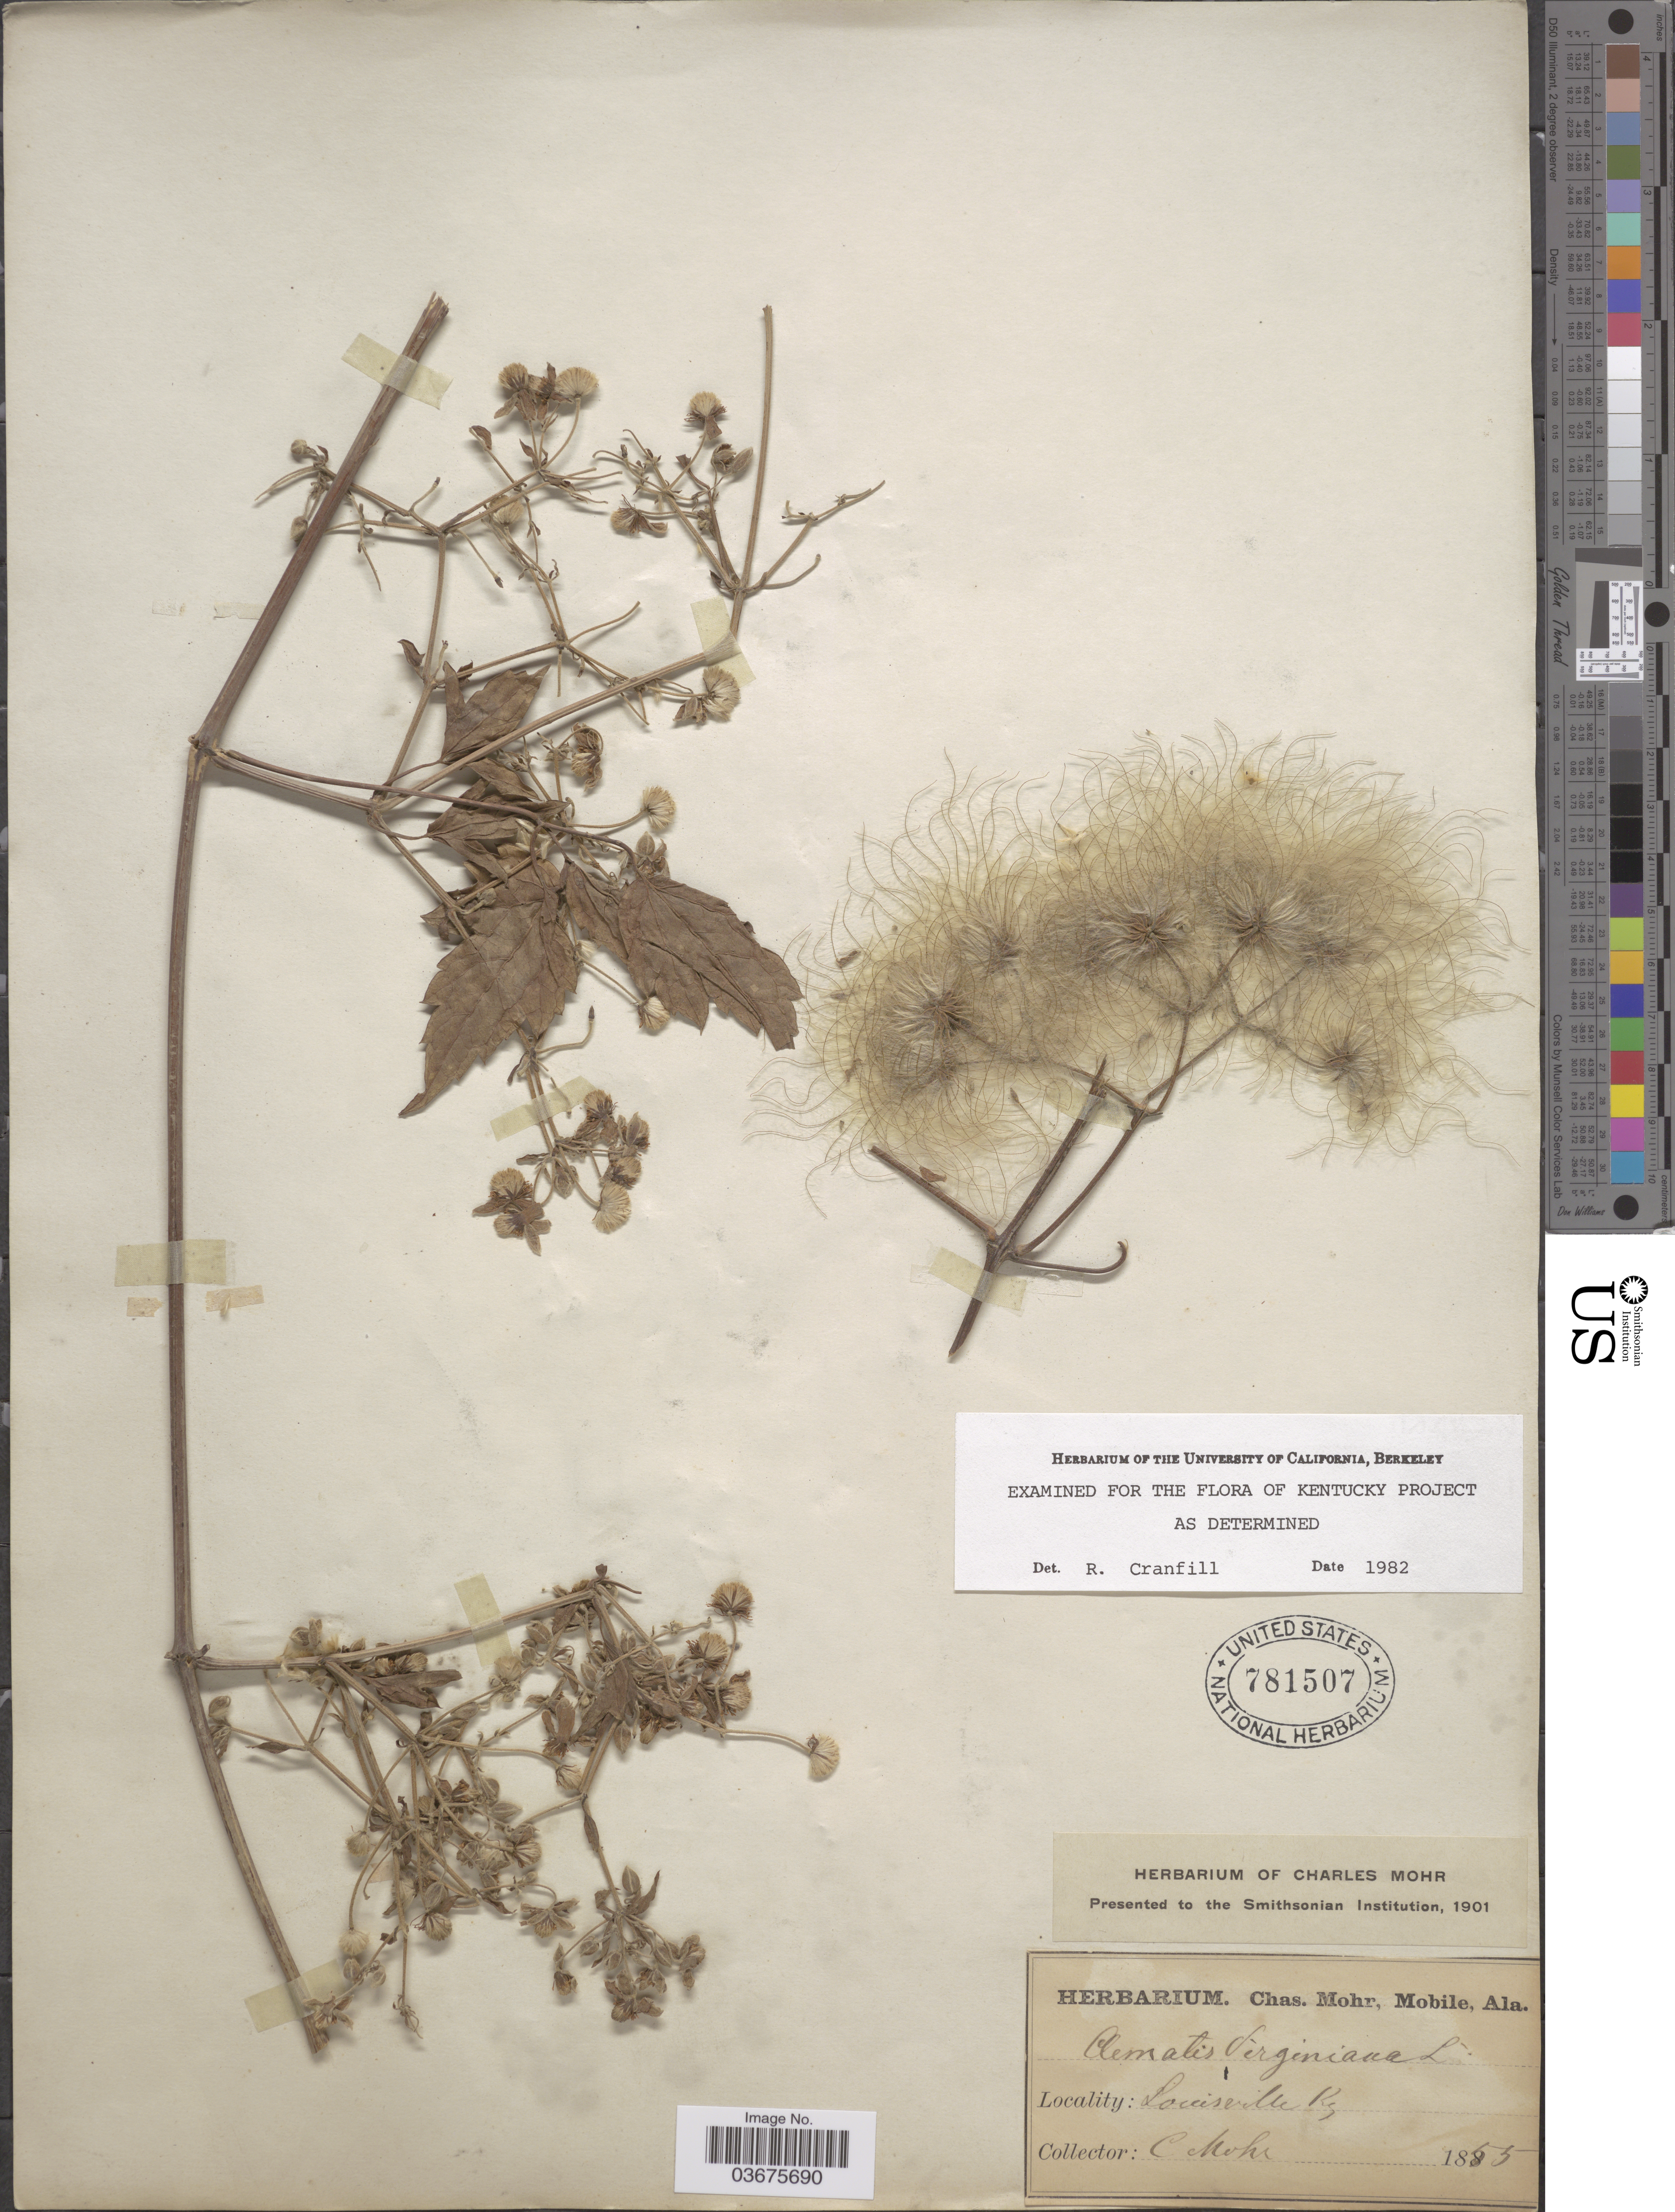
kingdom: Plantae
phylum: Tracheophyta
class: Magnoliopsida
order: Ranunculales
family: Ranunculaceae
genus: Clematis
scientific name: Clematis virginiana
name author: L.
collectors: C. T. Mohr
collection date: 1855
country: United States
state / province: Kentucky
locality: Louisville.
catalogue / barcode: US 781507